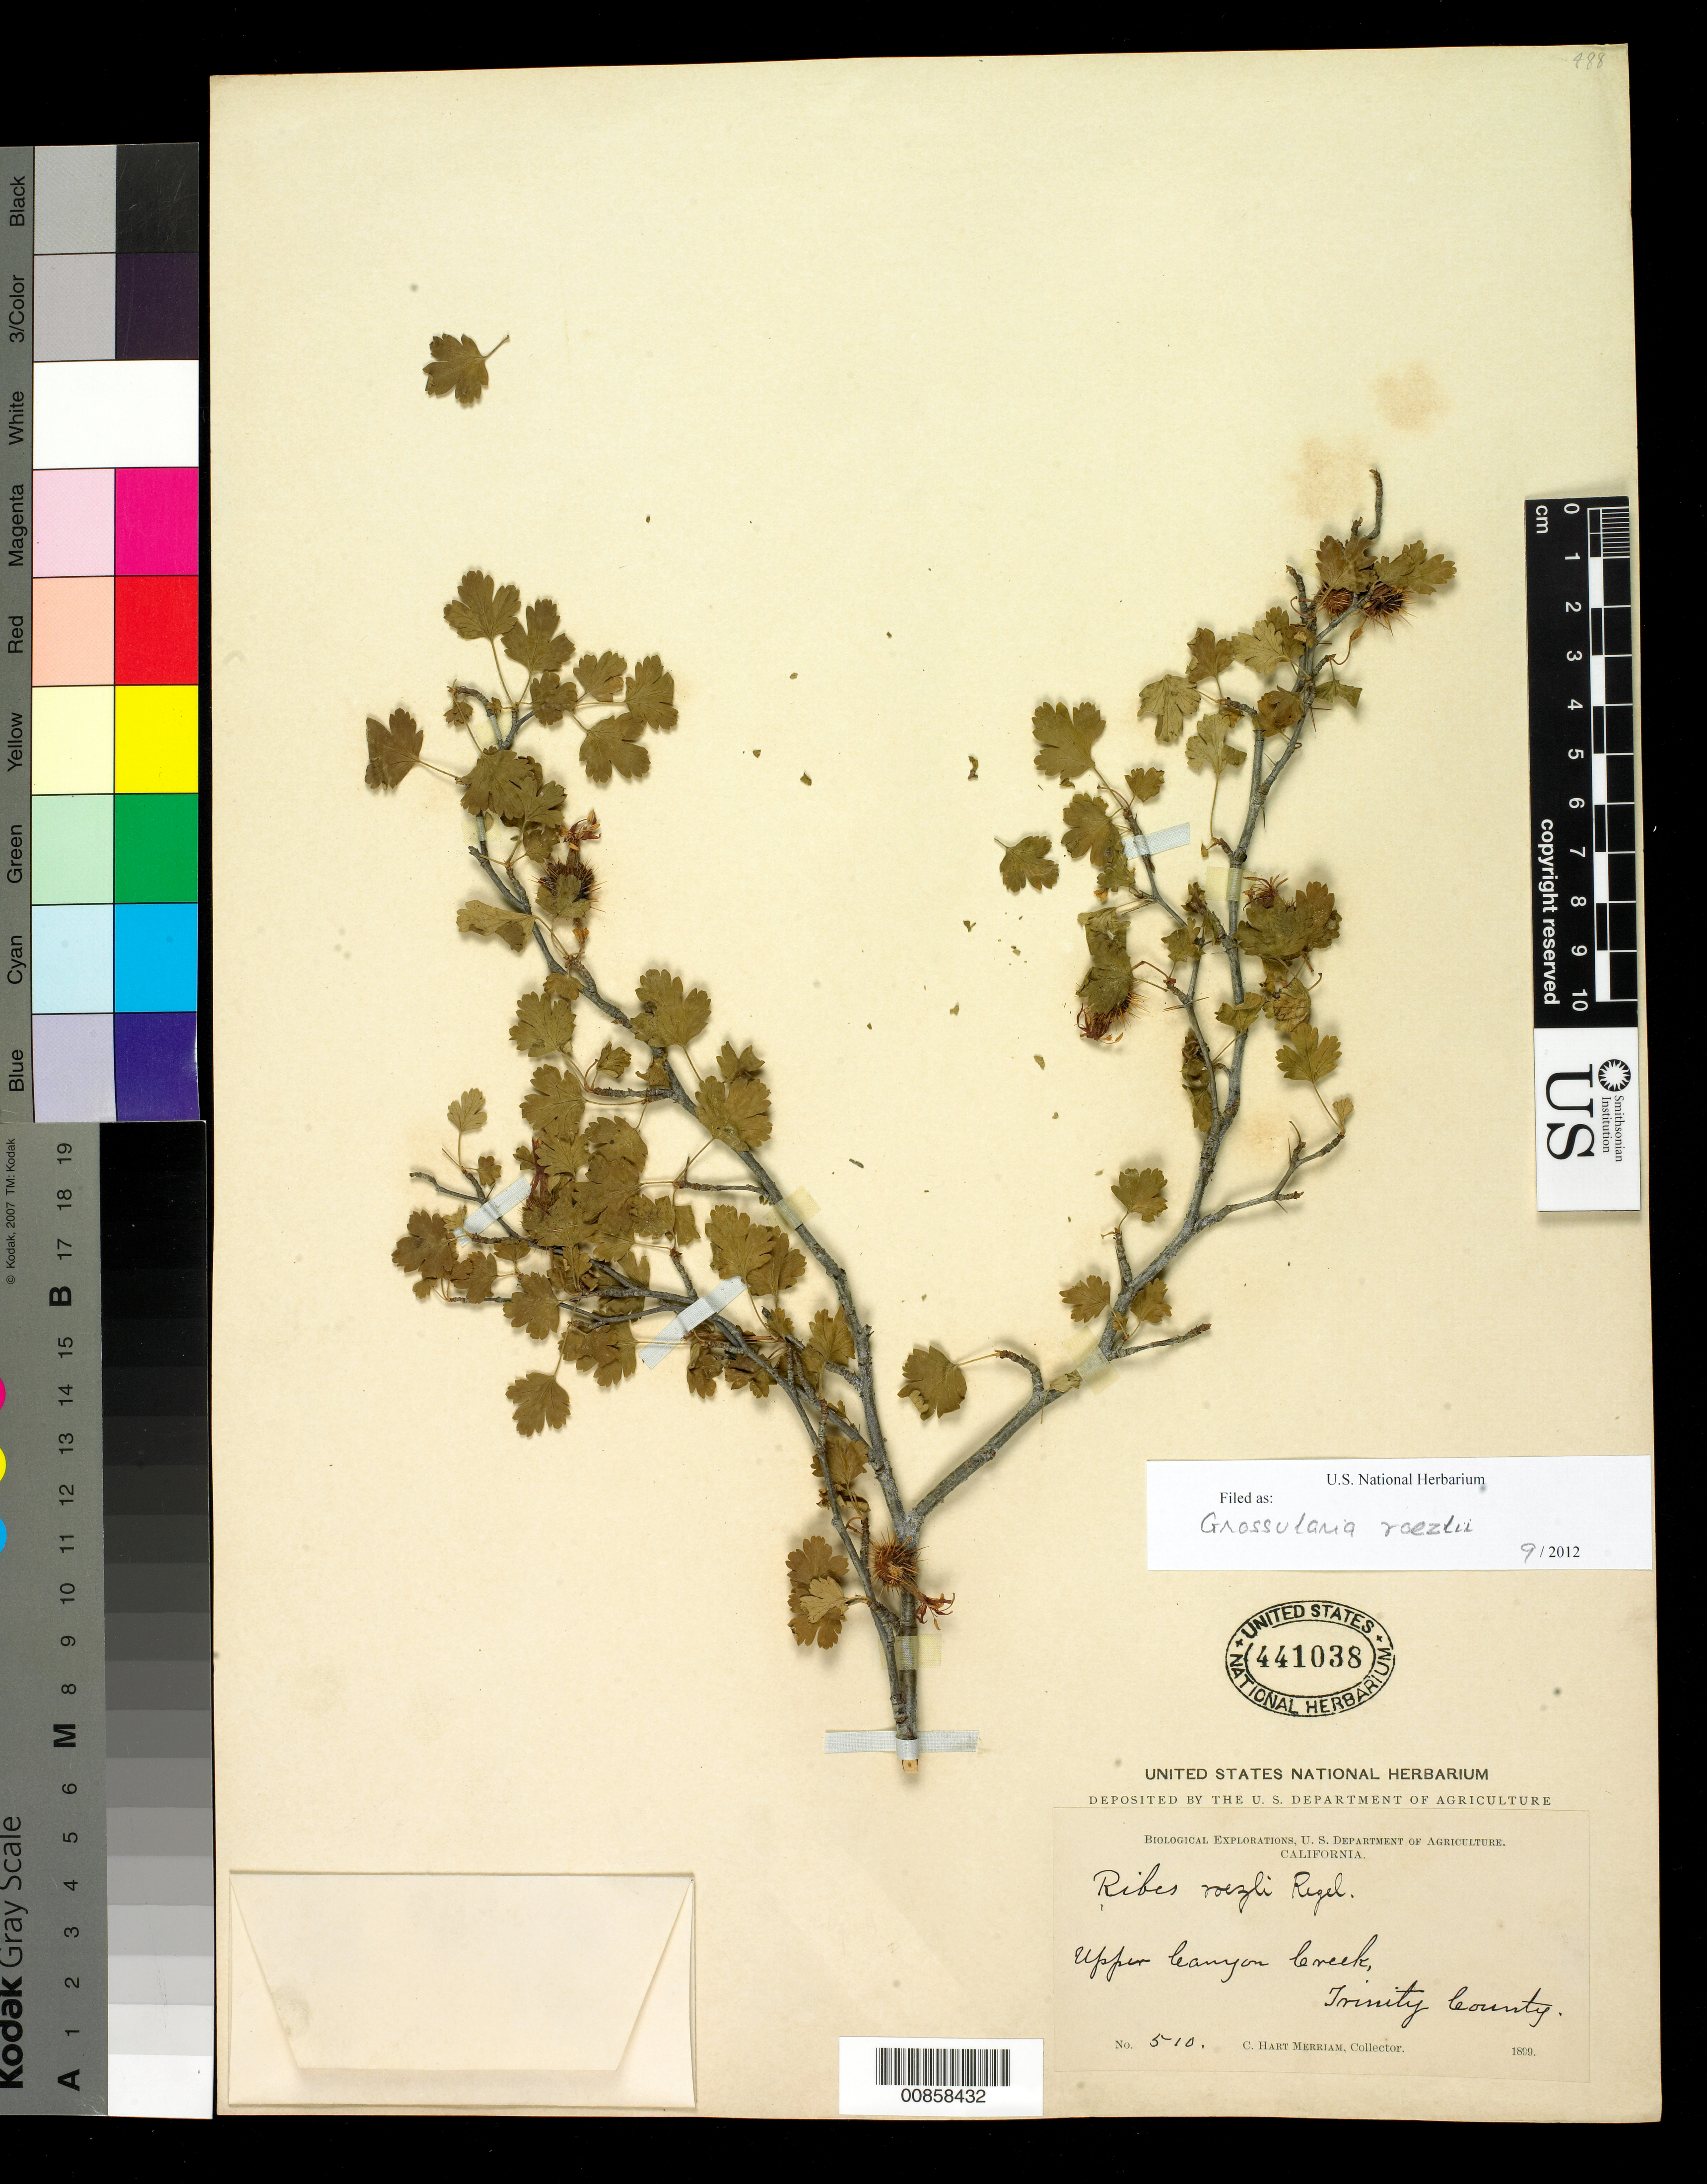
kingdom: Plantae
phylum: Tracheophyta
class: Magnoliopsida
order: Saxifragales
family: Grossulariaceae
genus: Ribes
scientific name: Ribes roezlii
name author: Regel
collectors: C. Merriam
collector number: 510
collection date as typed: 1899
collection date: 1899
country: United States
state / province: California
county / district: Trinity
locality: Upper Canyon Creek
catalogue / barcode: US 441038